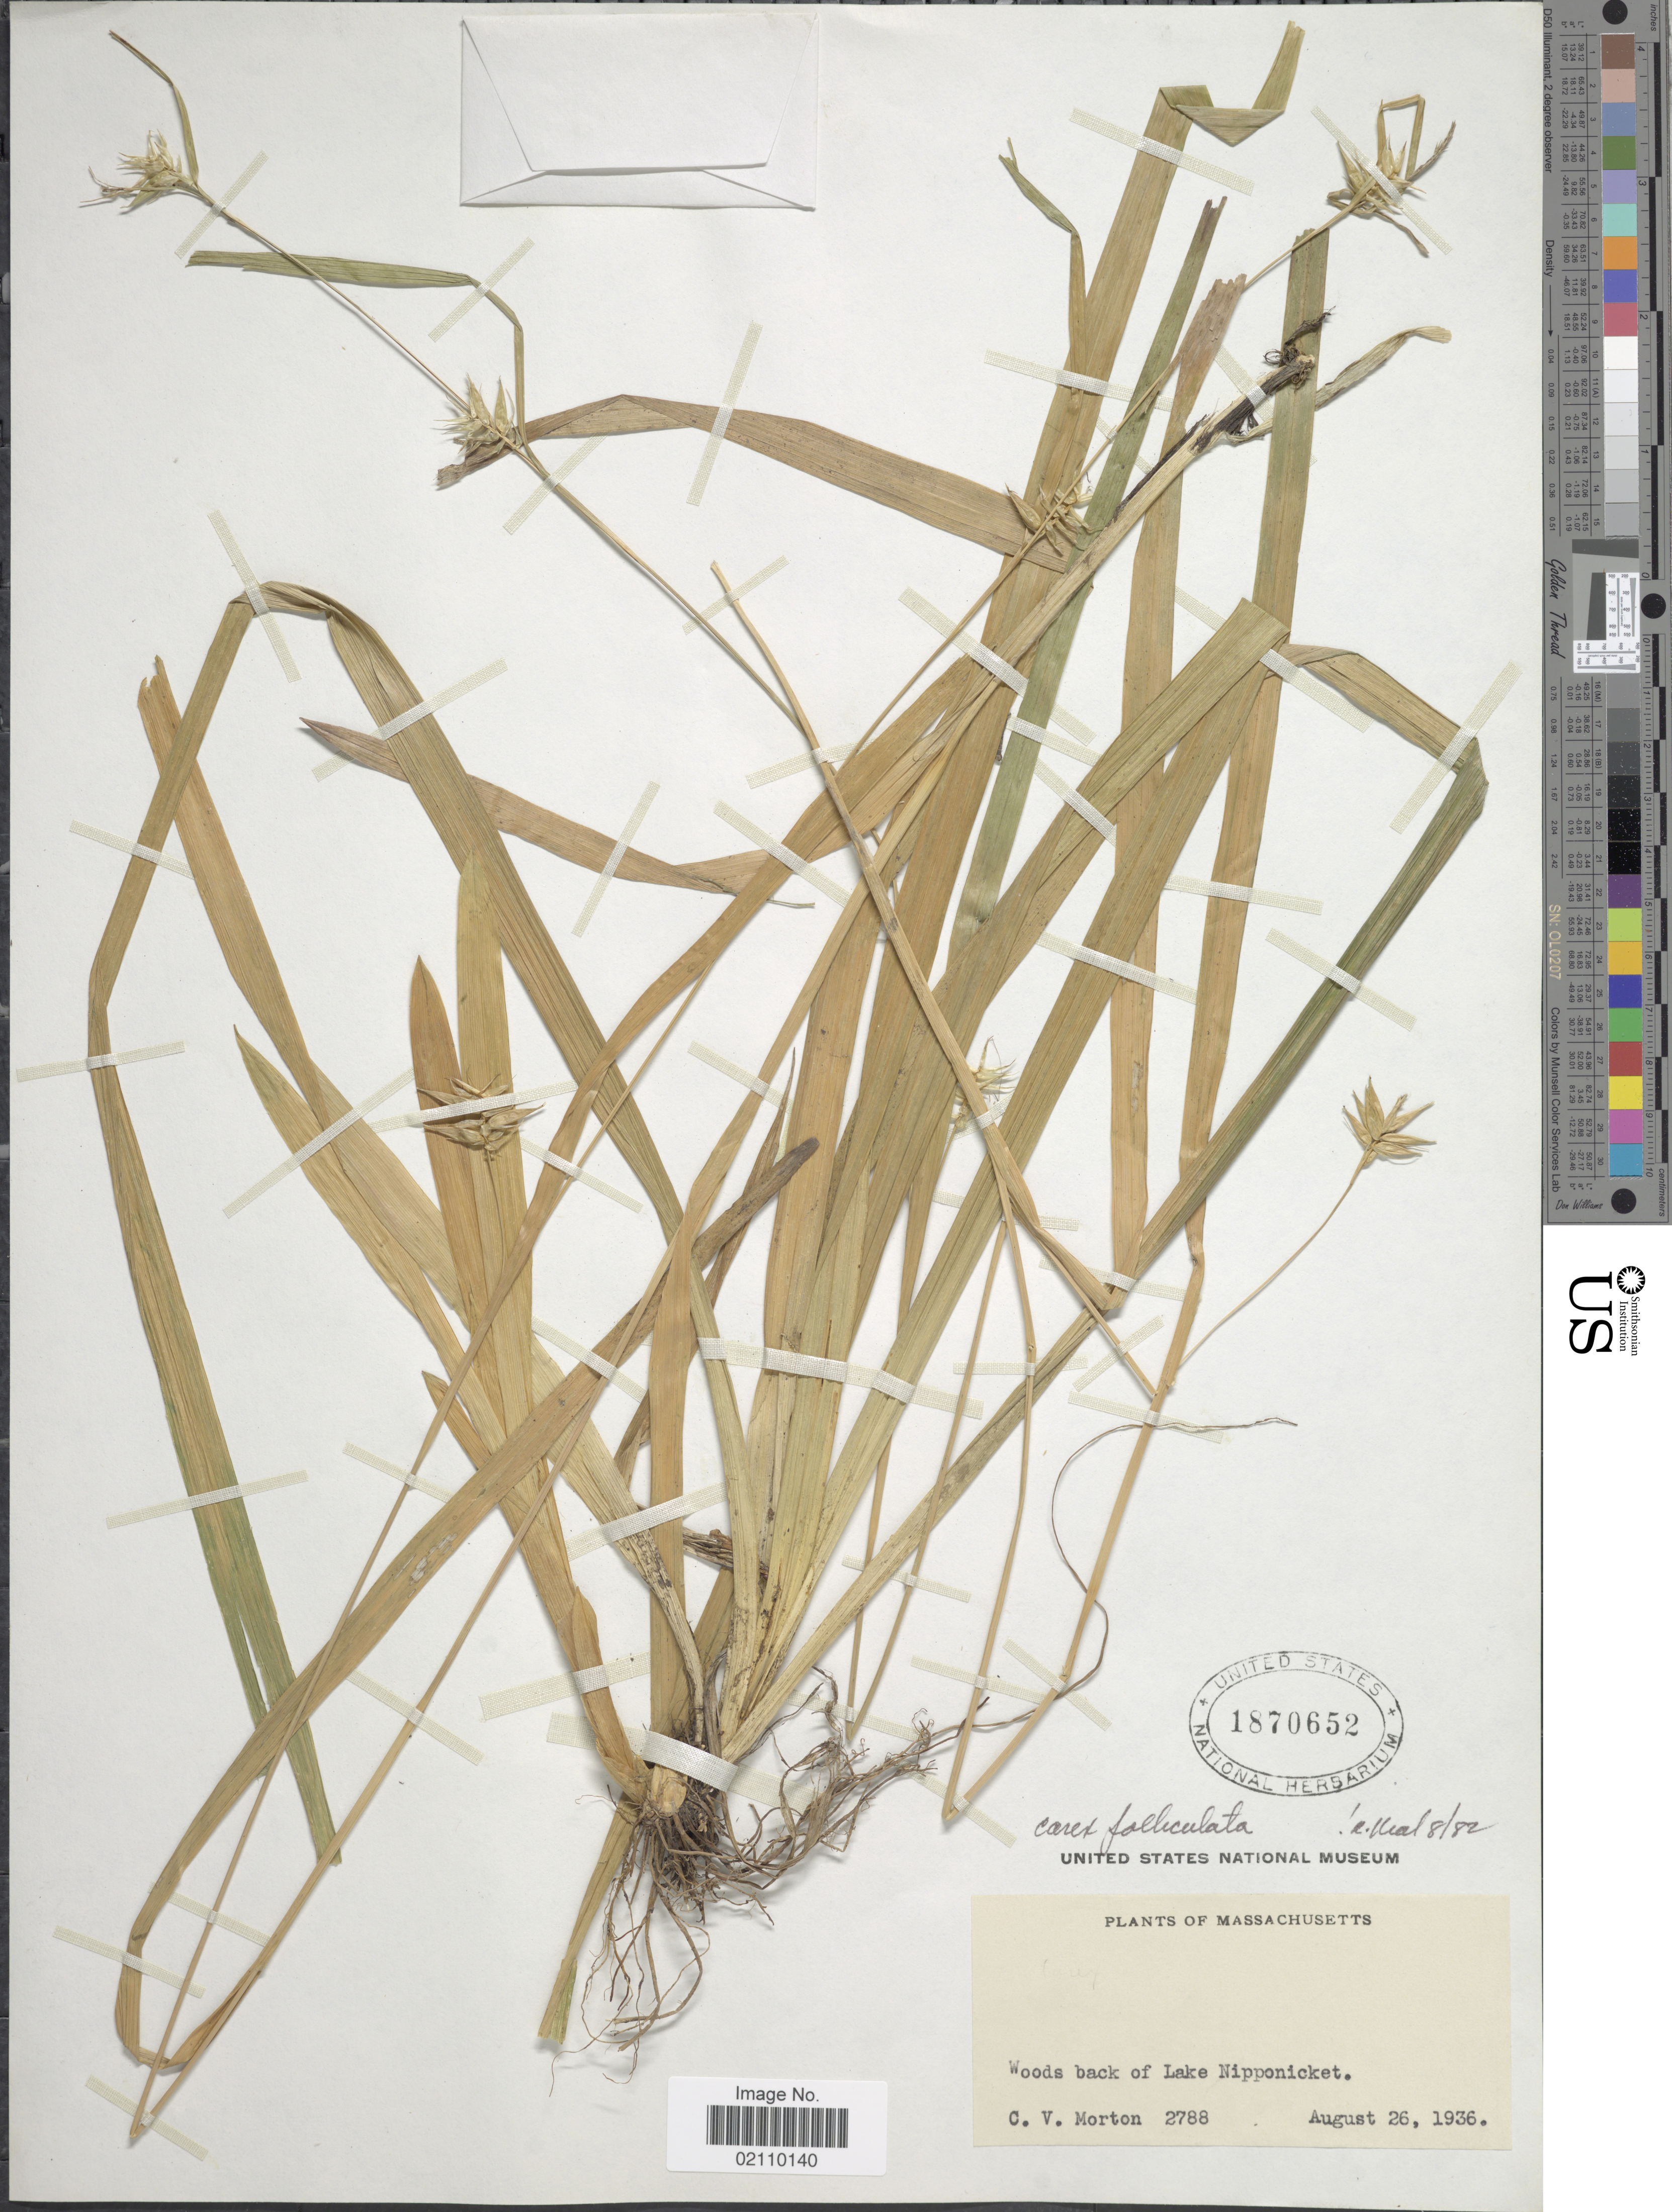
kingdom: Plantae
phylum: Tracheophyta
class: Liliopsida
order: Poales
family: Cyperaceae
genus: Carex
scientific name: Carex folliculata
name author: L.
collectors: C. V. Morton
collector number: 2788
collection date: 1936-08-26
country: United States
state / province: Massachusetts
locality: Woods back of Lake Nipponthciket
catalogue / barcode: US 1870652